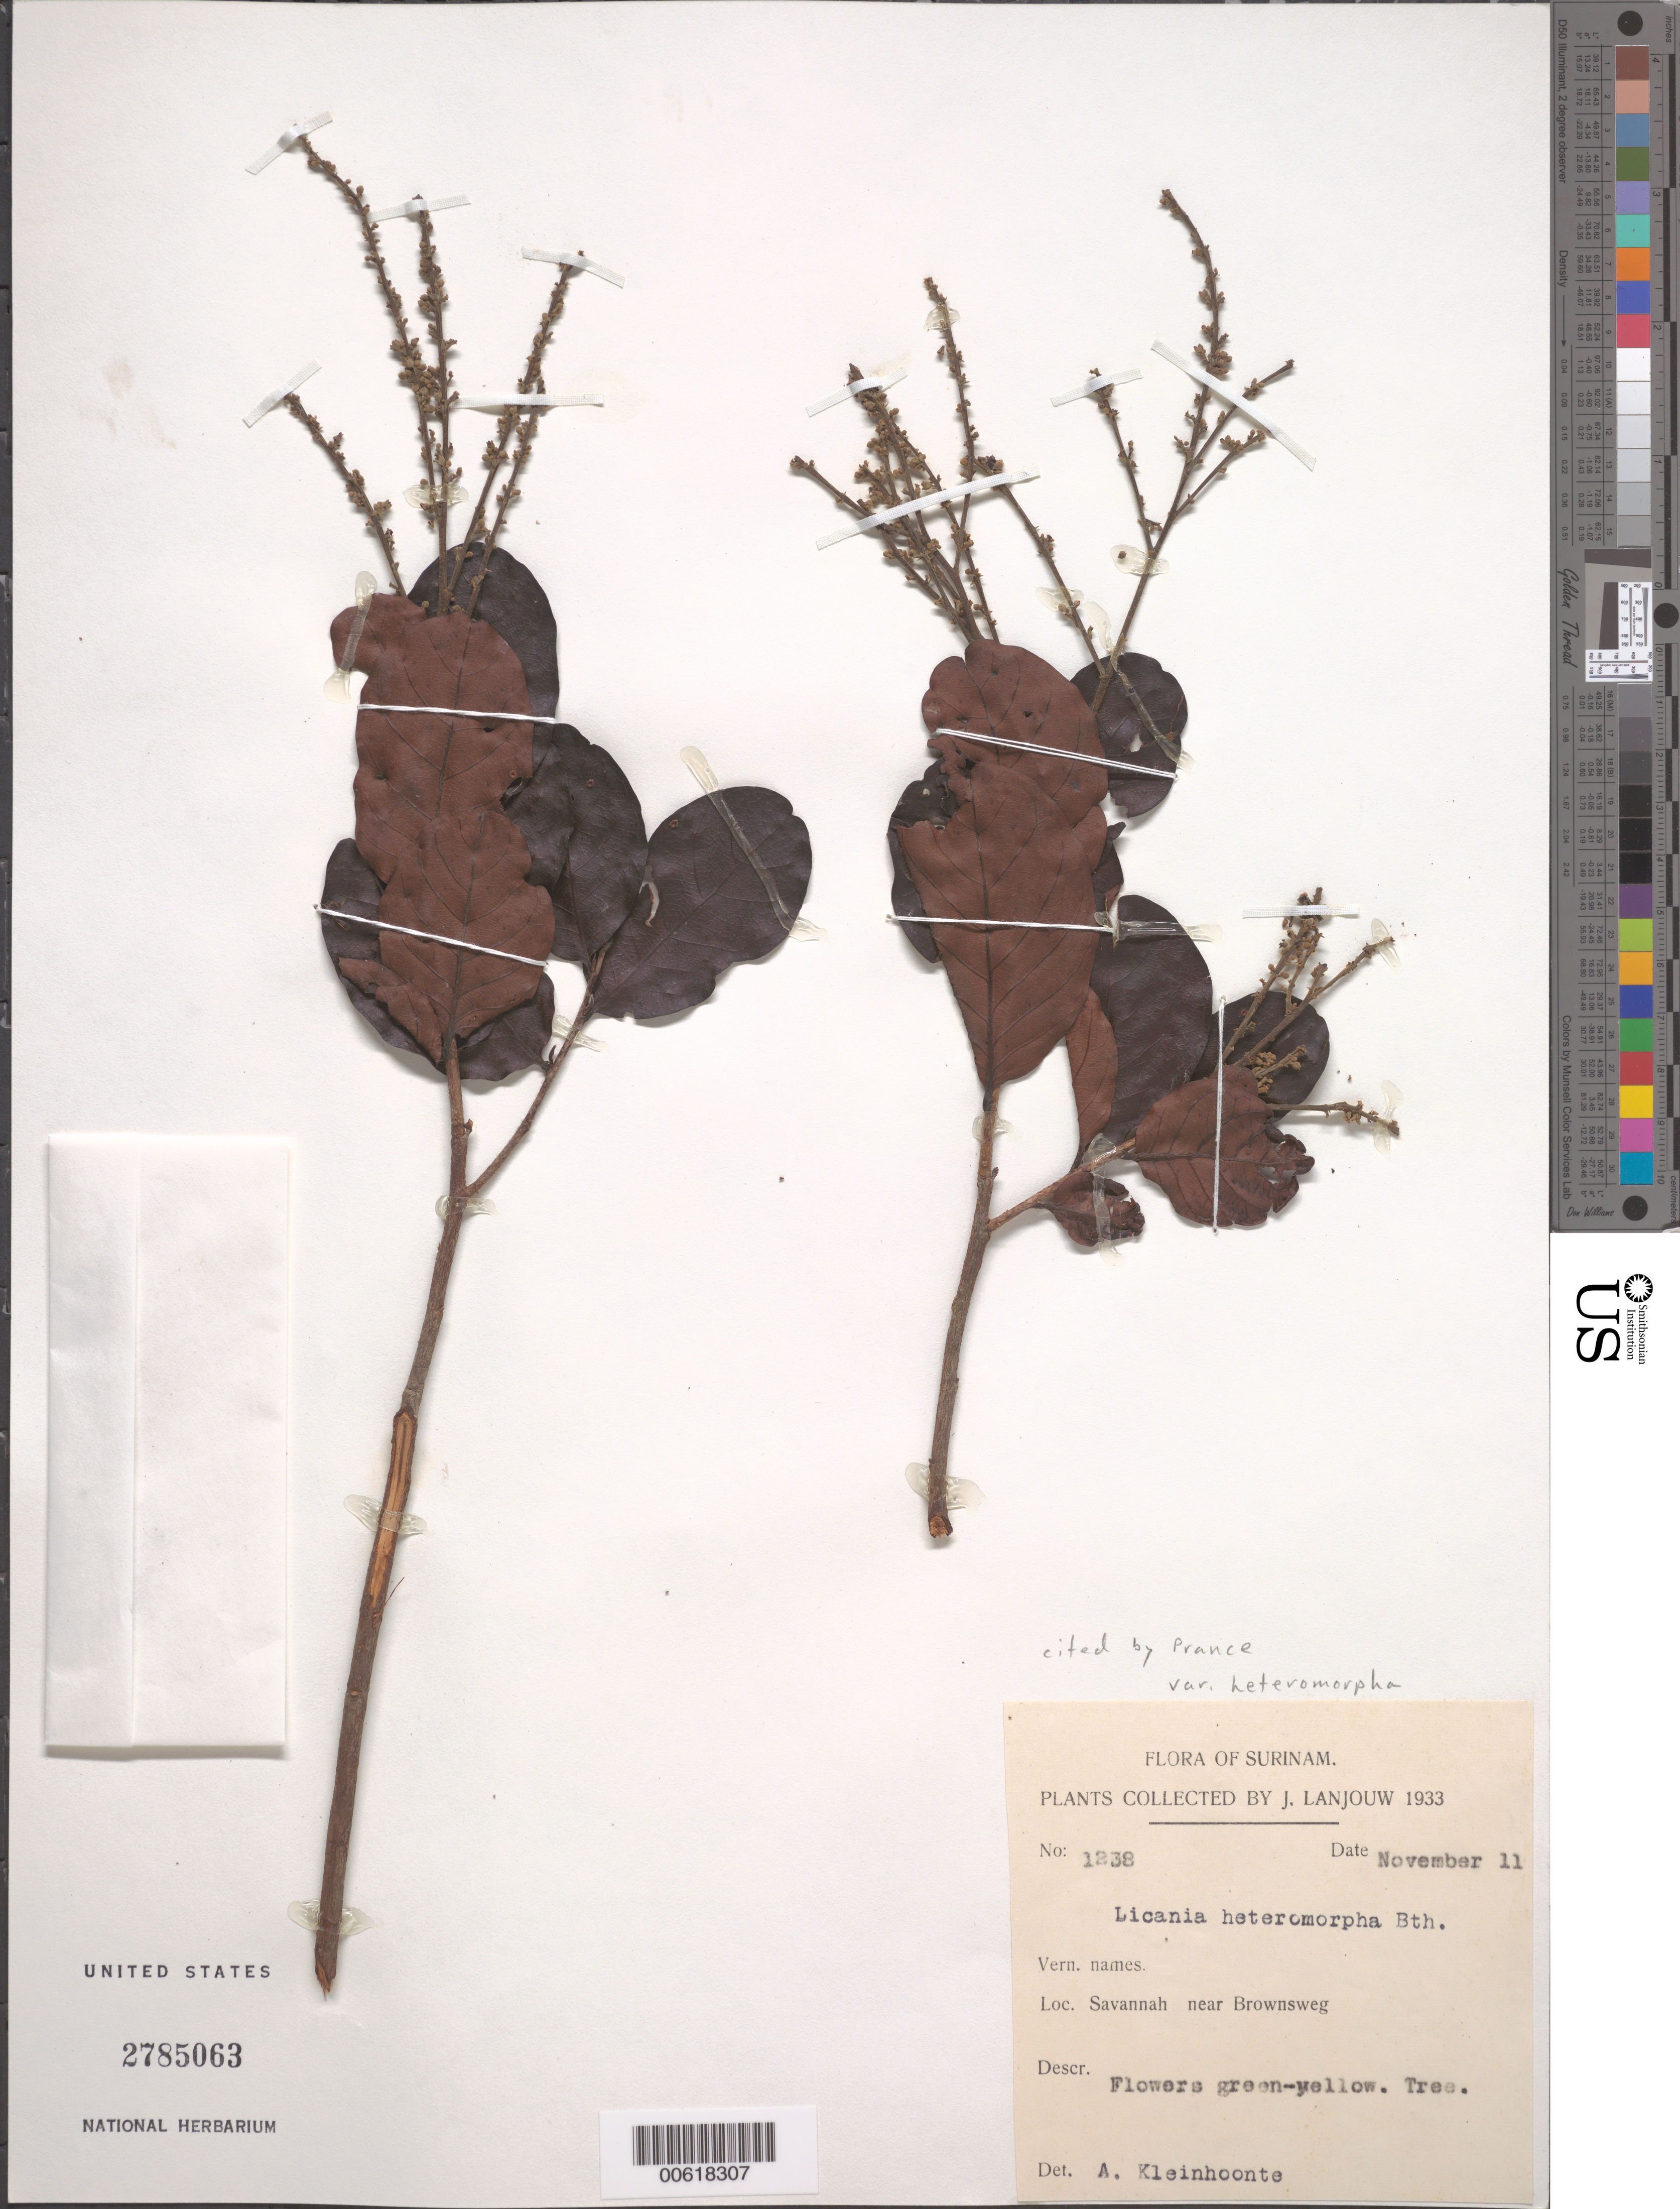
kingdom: Plantae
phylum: Tracheophyta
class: Magnoliopsida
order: Malpighiales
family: Chrysobalanaceae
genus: Hymenopus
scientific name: Hymenopus heteromorphus var. heteromorphus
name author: (Benth.) Sothers & Prance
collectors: J. Lanjouw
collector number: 1238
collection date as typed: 11-Nov-33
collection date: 1933-11-11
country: Suriname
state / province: Brokopondo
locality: Brownsweg, near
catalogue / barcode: US 2785063